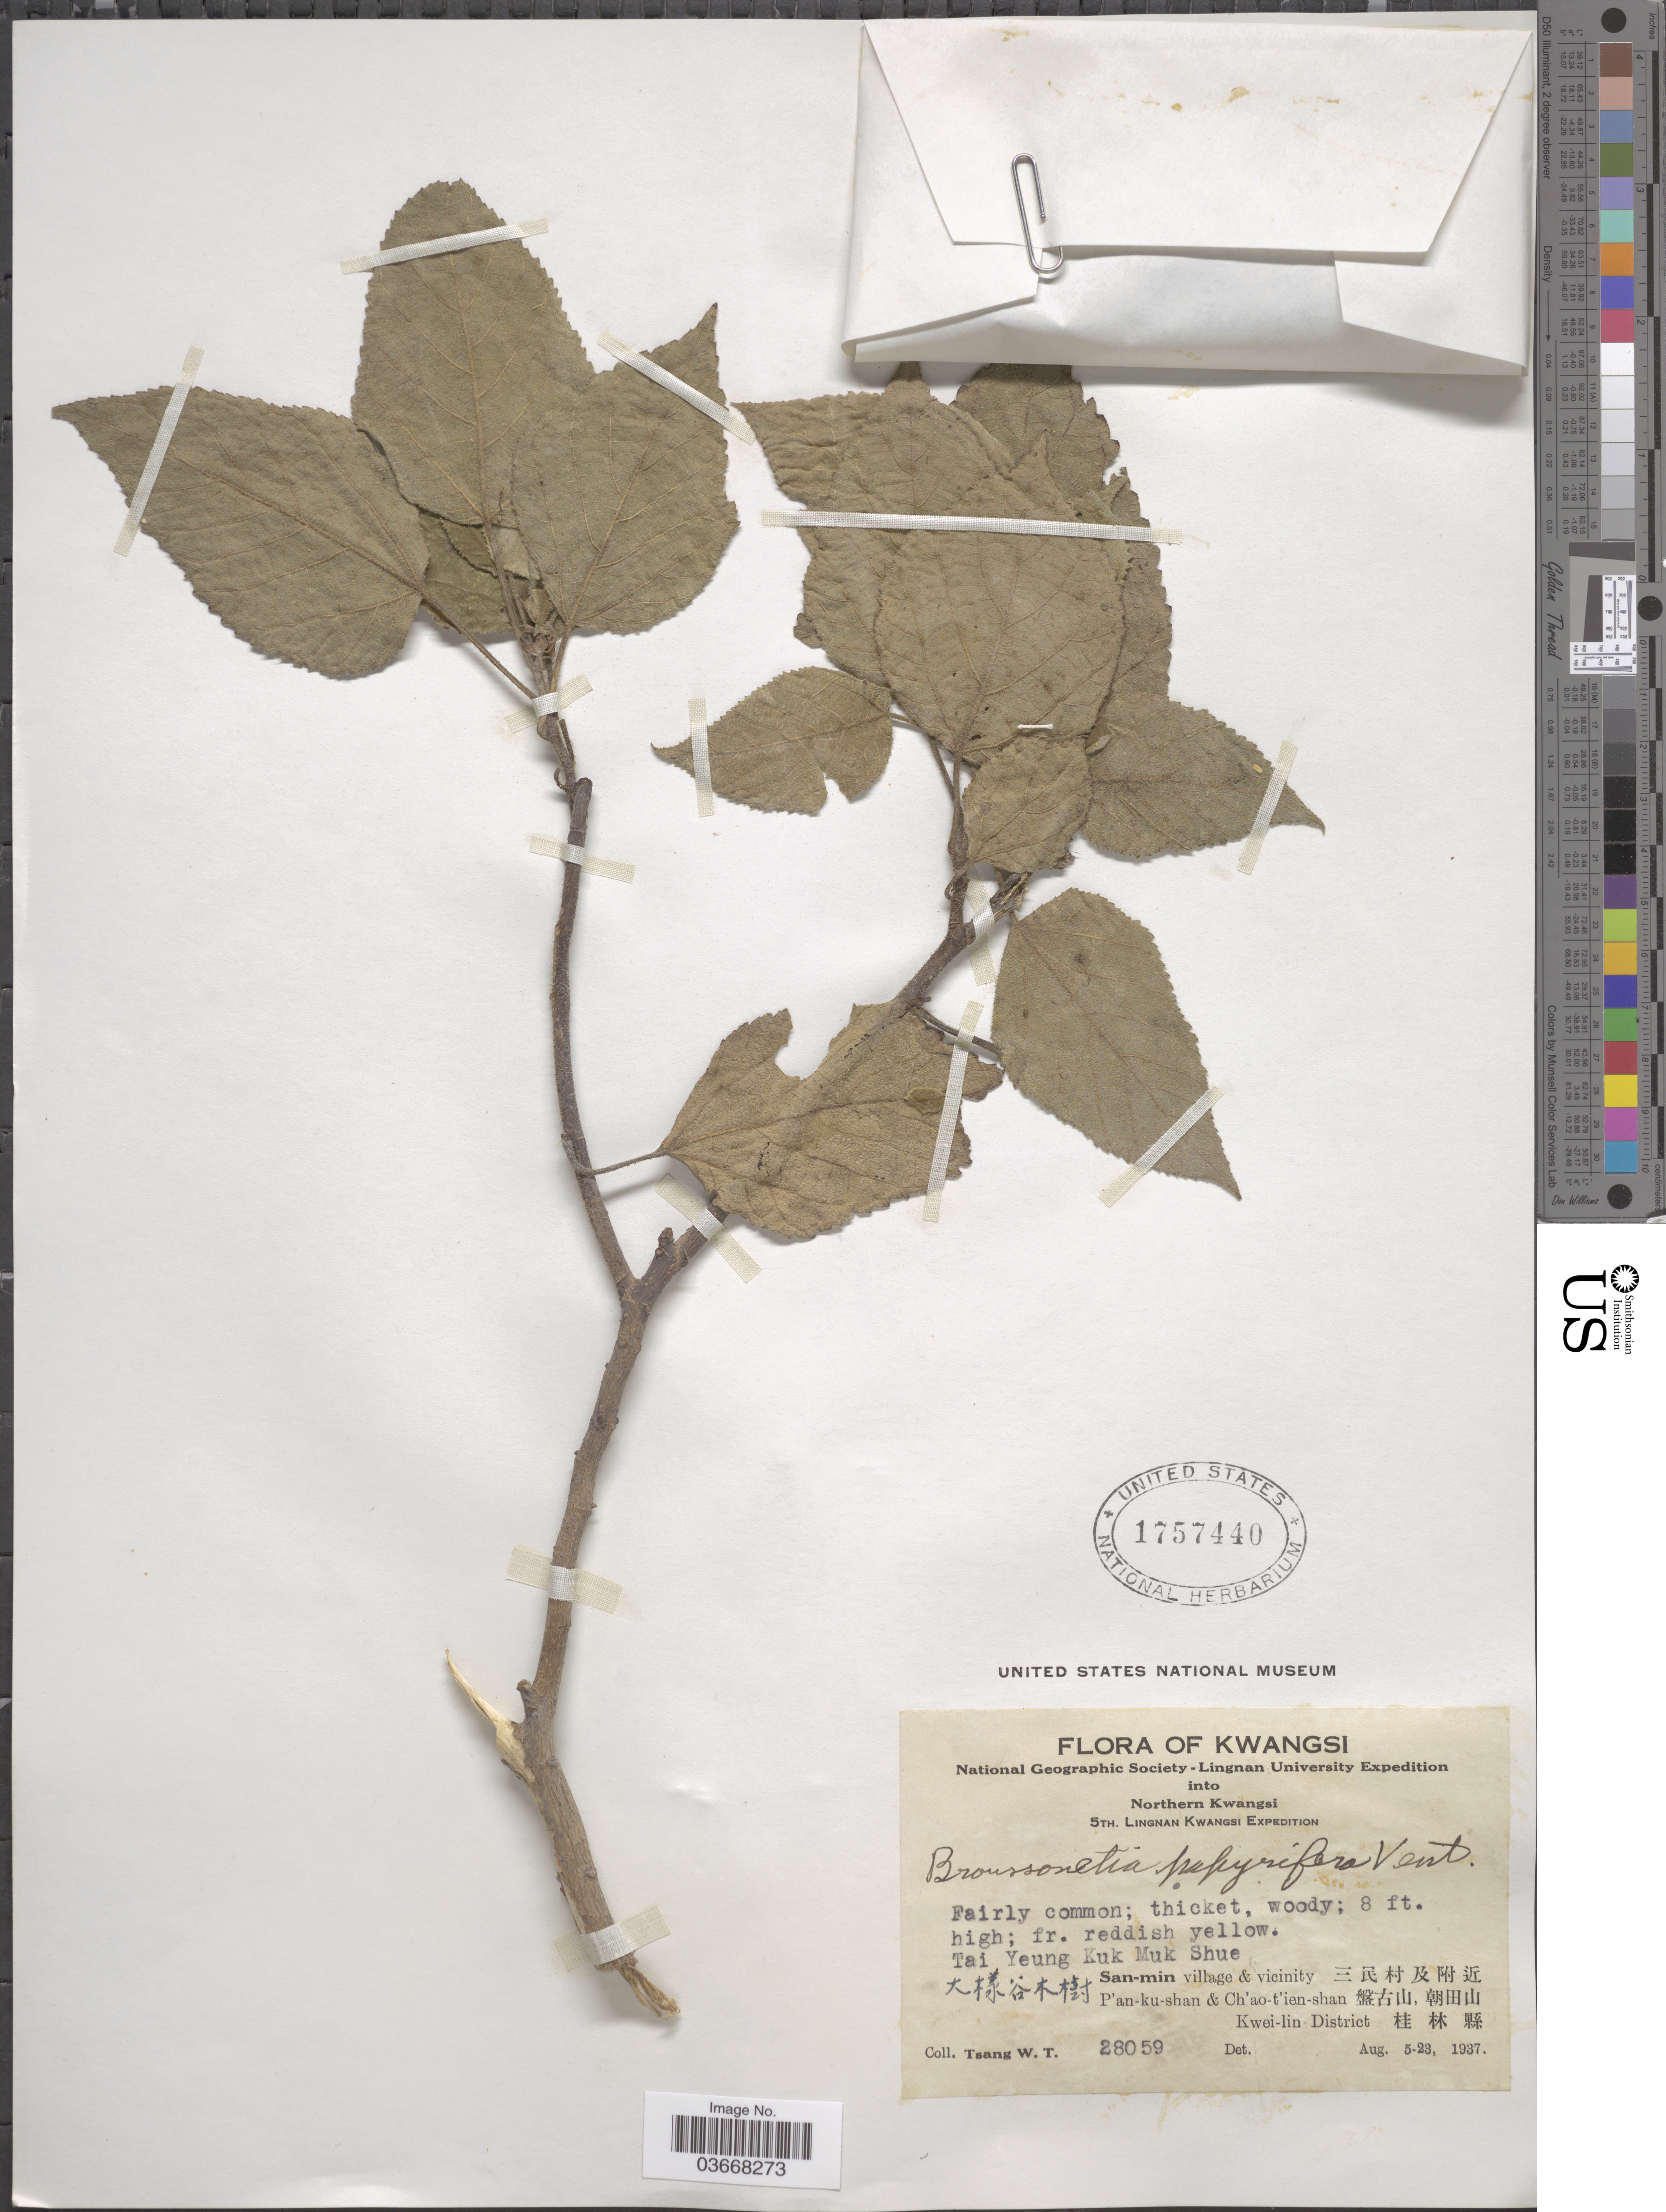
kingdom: Plantae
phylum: Tracheophyta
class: Magnoliopsida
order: Rosales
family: Moraceae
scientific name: Broussoneta papyrifera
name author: (L.) L'Hér. ex Vent.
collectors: W. T. Tsang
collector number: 28059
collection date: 1937-08-05/1937-08-23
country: China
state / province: Guangxi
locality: Kwangsi. Northern Kwangsi. Tai Yeung Kuk Muk Shue X. San-min village & vicinity X. P'an-ku-shan & Ch'ao-t'ien-shan X. Kwei-lin District X.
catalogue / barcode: US 1757440